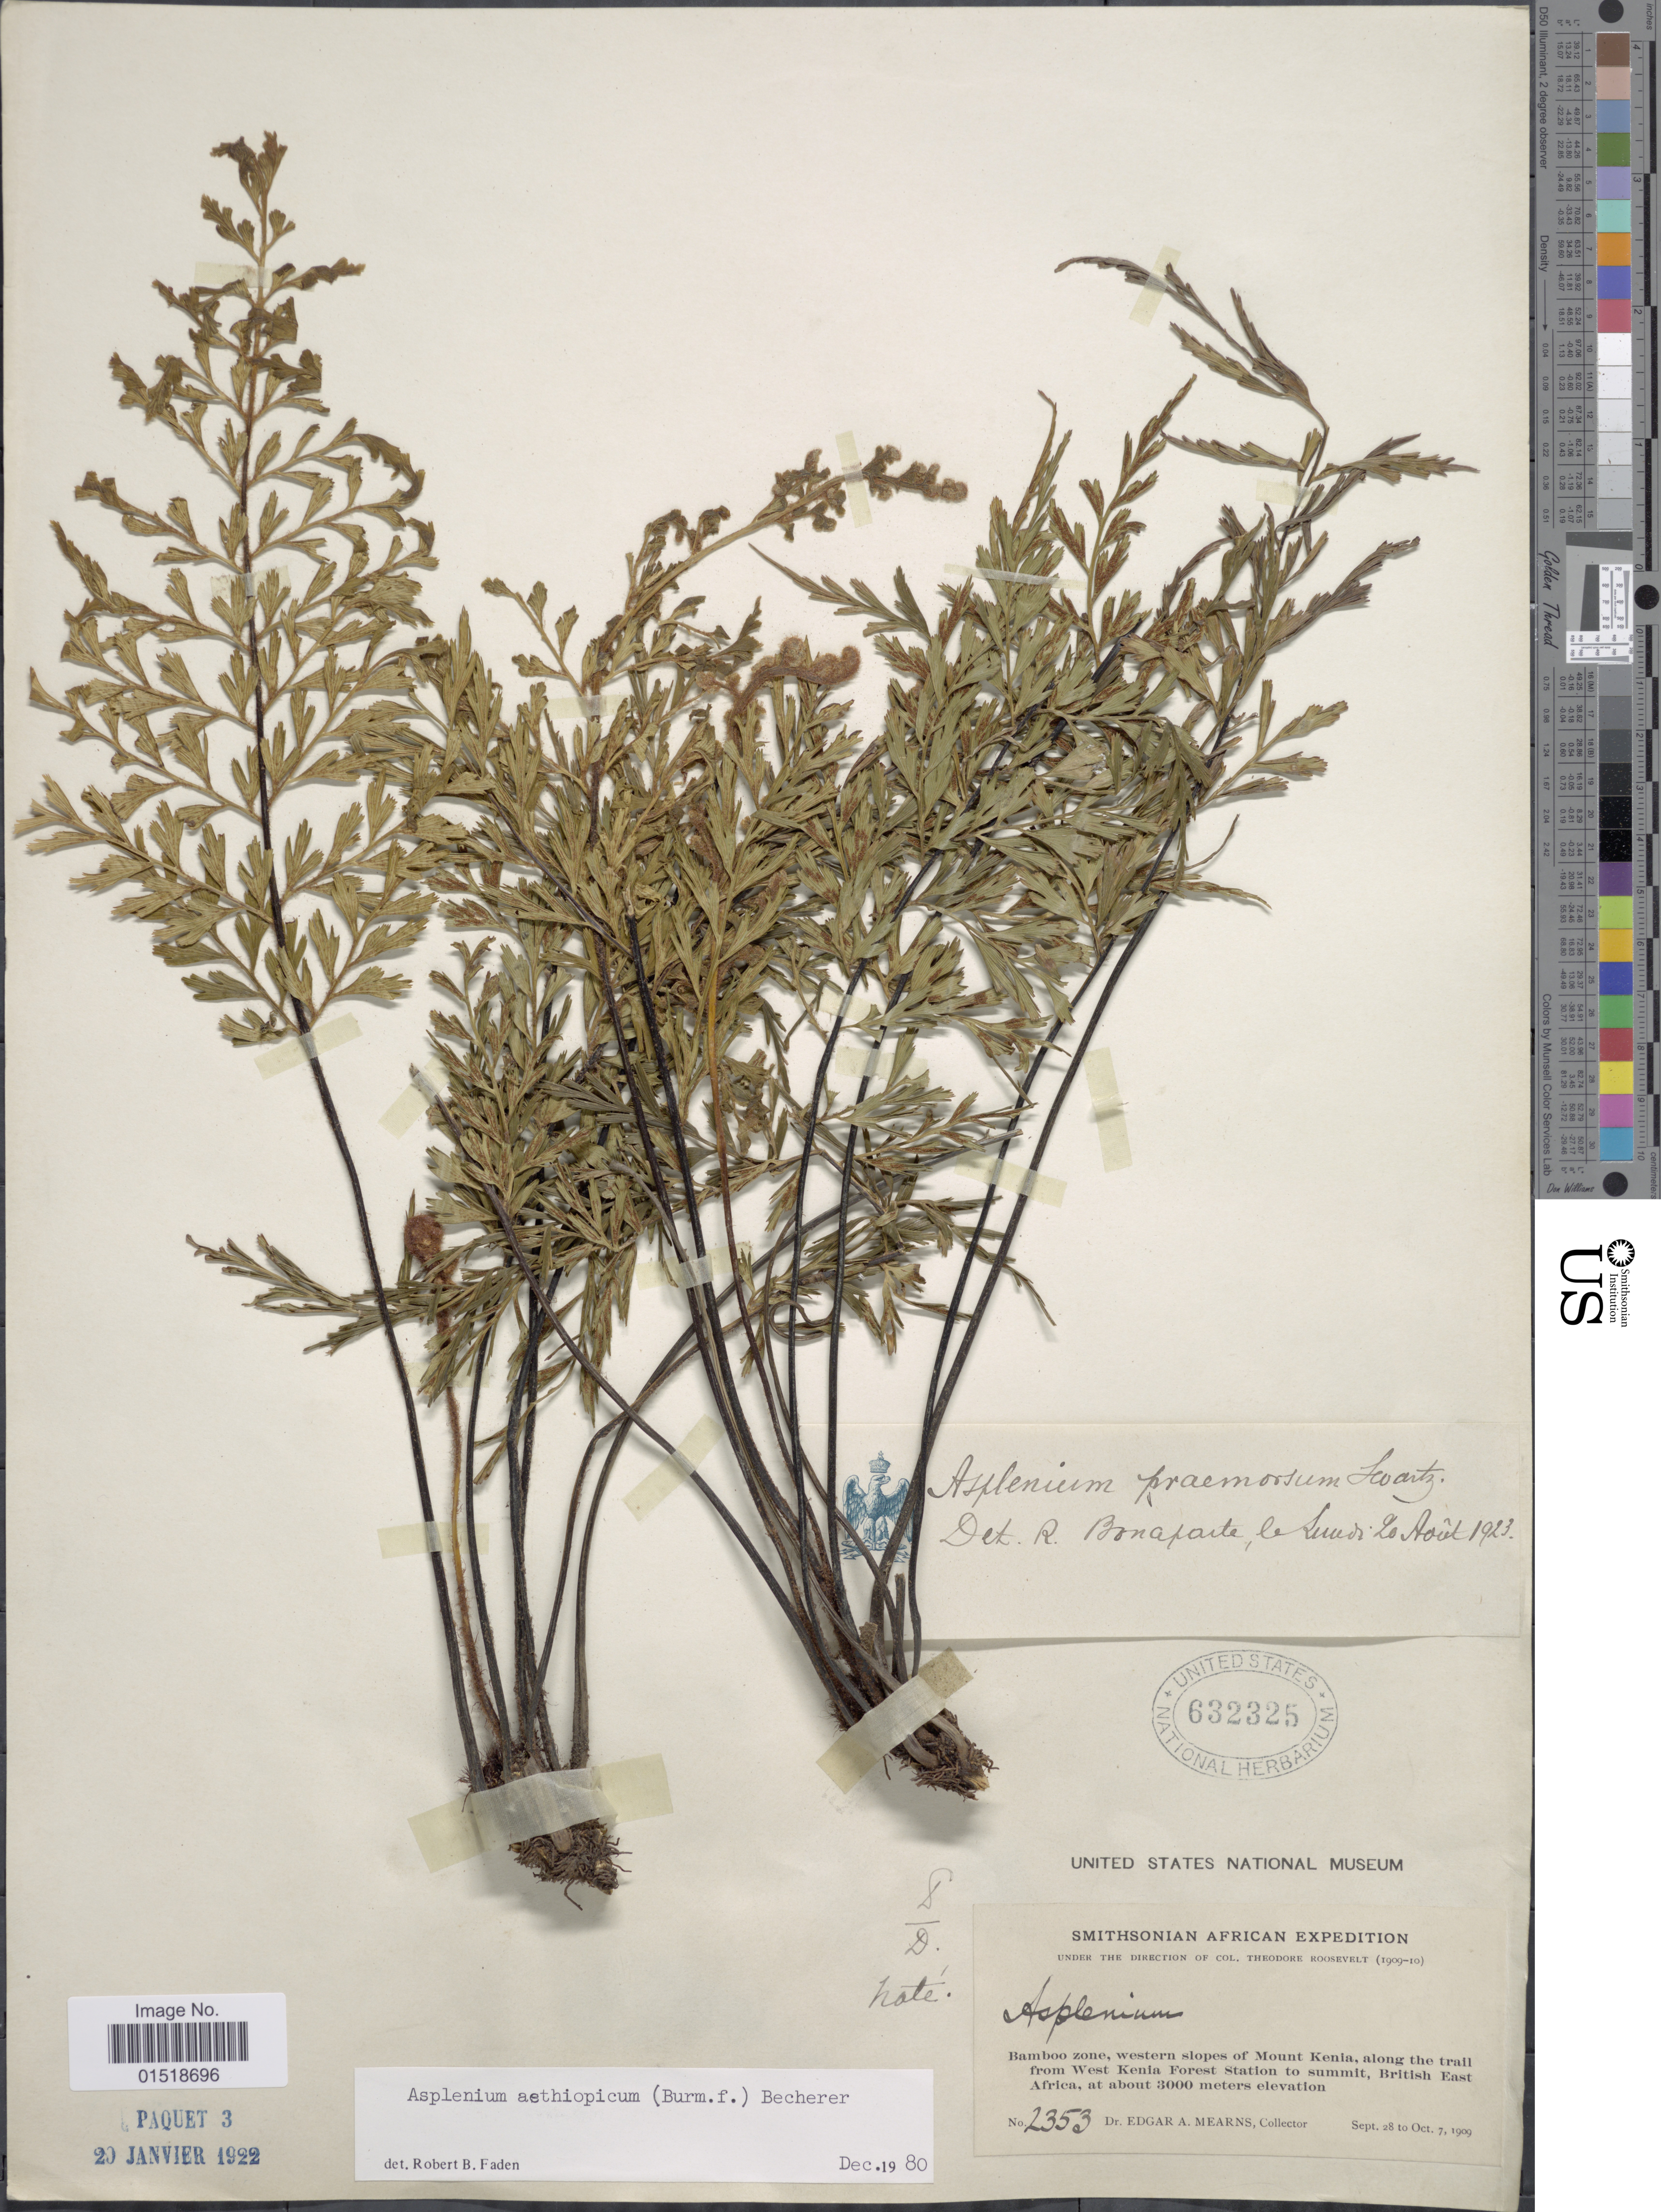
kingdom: Plantae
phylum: Tracheophyta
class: Polypodiopsida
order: Polypodiales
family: Aspleniaceae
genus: Asplenium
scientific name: Asplenium affine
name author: Sw.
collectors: E. A. Mearns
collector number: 2353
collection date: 1909-09-28/1909-10-07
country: Kenya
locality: Bamboo zone, western slopes of Mount Kenia, along the trail from West Kenia Forest Station to summit, British East Africa.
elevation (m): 3000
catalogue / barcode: US 632325